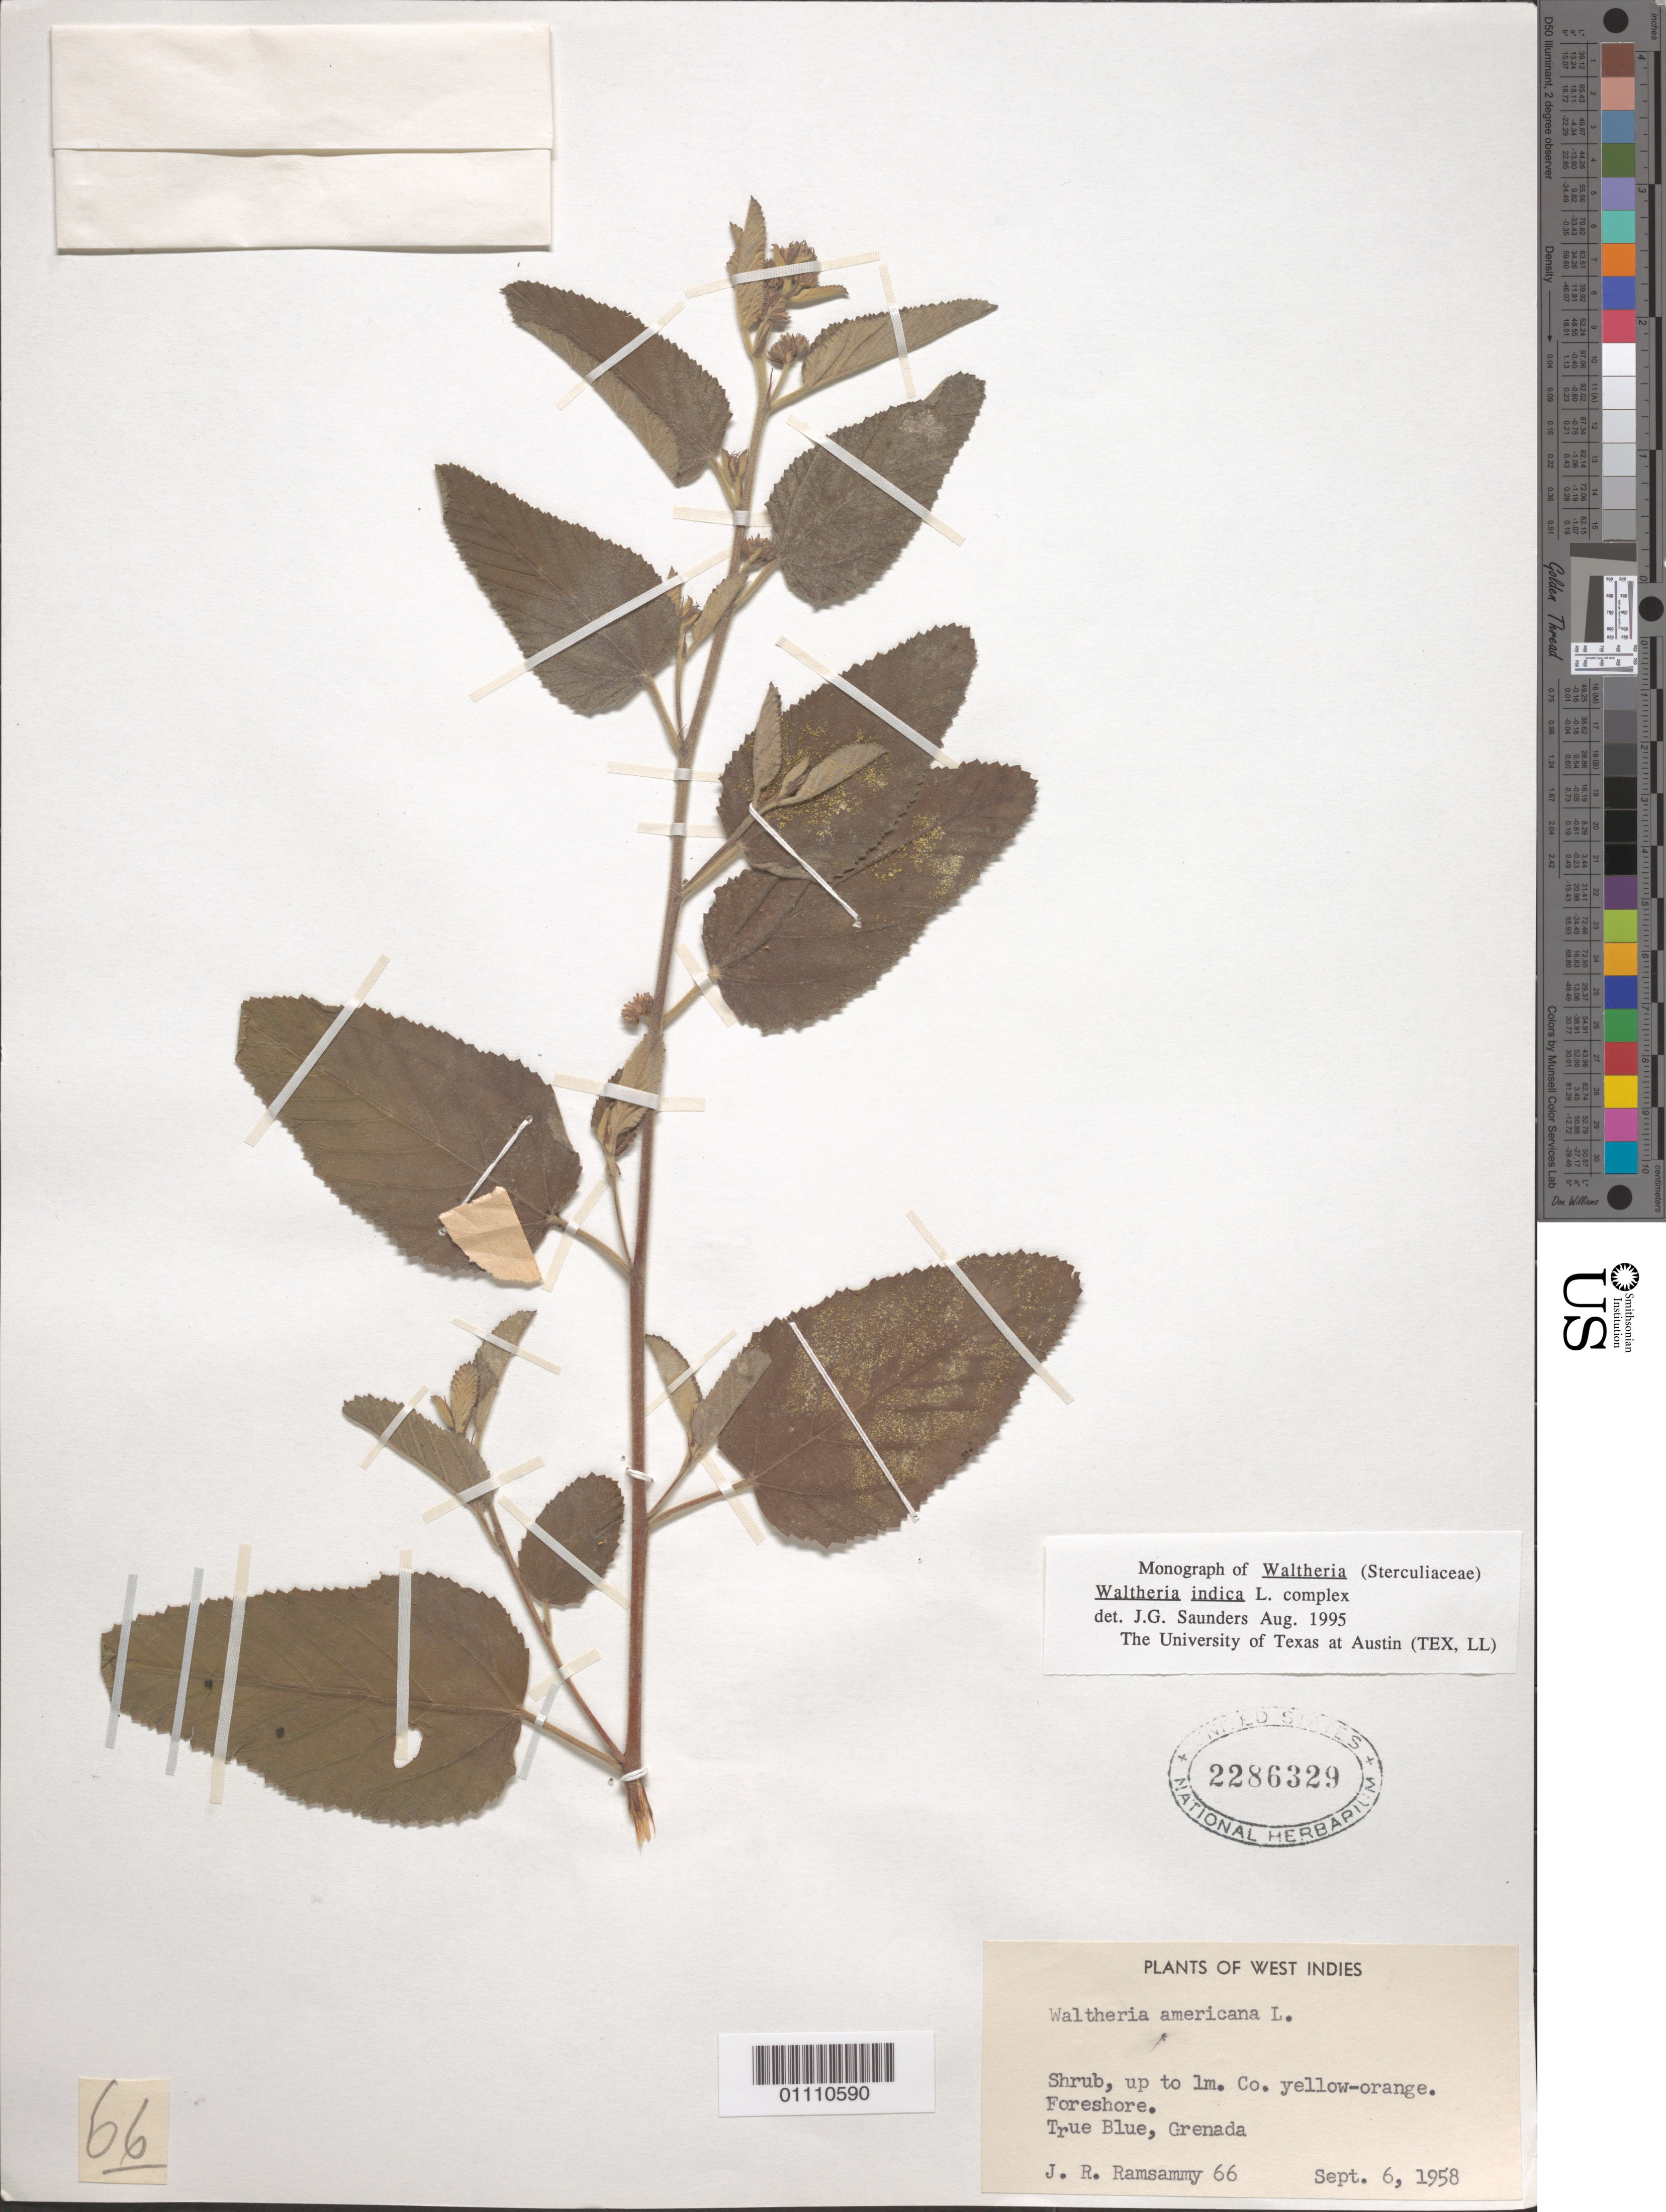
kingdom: Plantae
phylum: Tracheophyta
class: Magnoliopsida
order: Malvales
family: Malvaceae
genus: Waltheria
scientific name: Waltheria indica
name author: L.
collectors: J. Ramsammy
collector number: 66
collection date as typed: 06 Sep 1958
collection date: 1958-09-06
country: Grenada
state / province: Saint George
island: Grenada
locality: Foreshore. True Blue, Grenada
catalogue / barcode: US 2286329